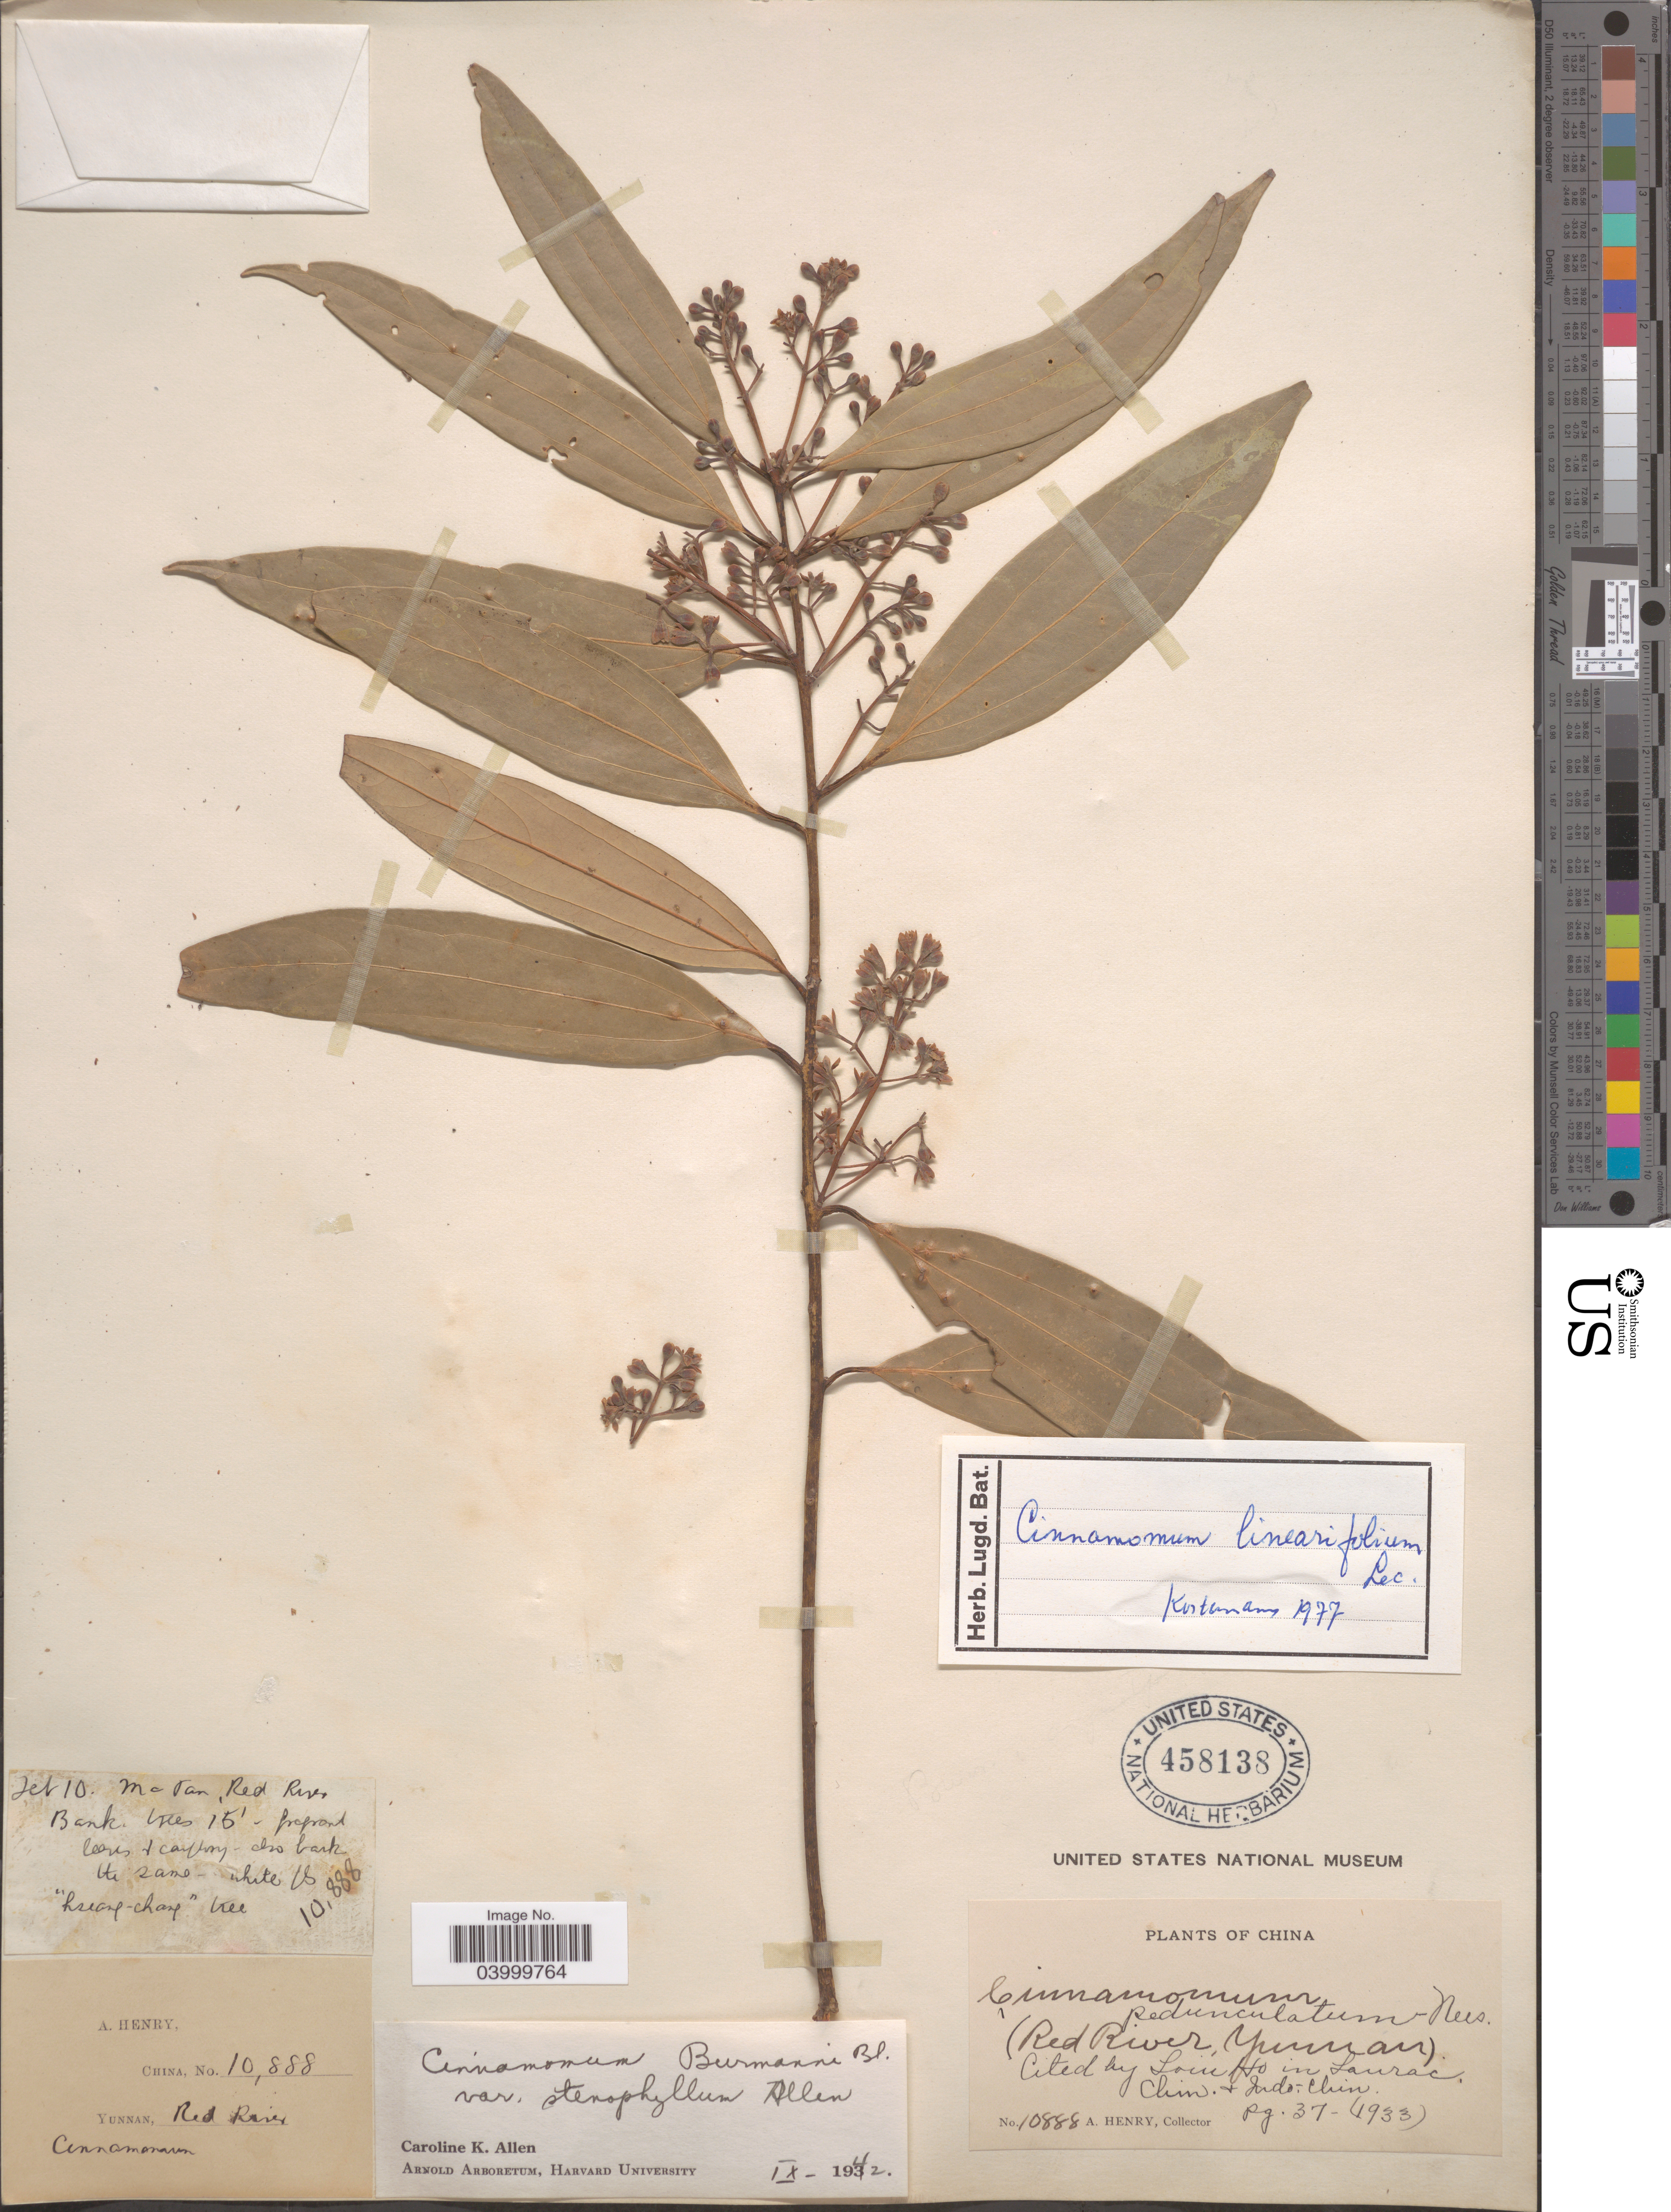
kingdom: Plantae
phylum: Tracheophyta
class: Magnoliopsida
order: Laurales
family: Lauraceae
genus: Cinnamomum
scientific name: Cinnamomum linearifolium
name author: Lecomte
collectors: A. Henry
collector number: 10888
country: China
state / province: Yunnan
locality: Red River.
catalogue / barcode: US 458138